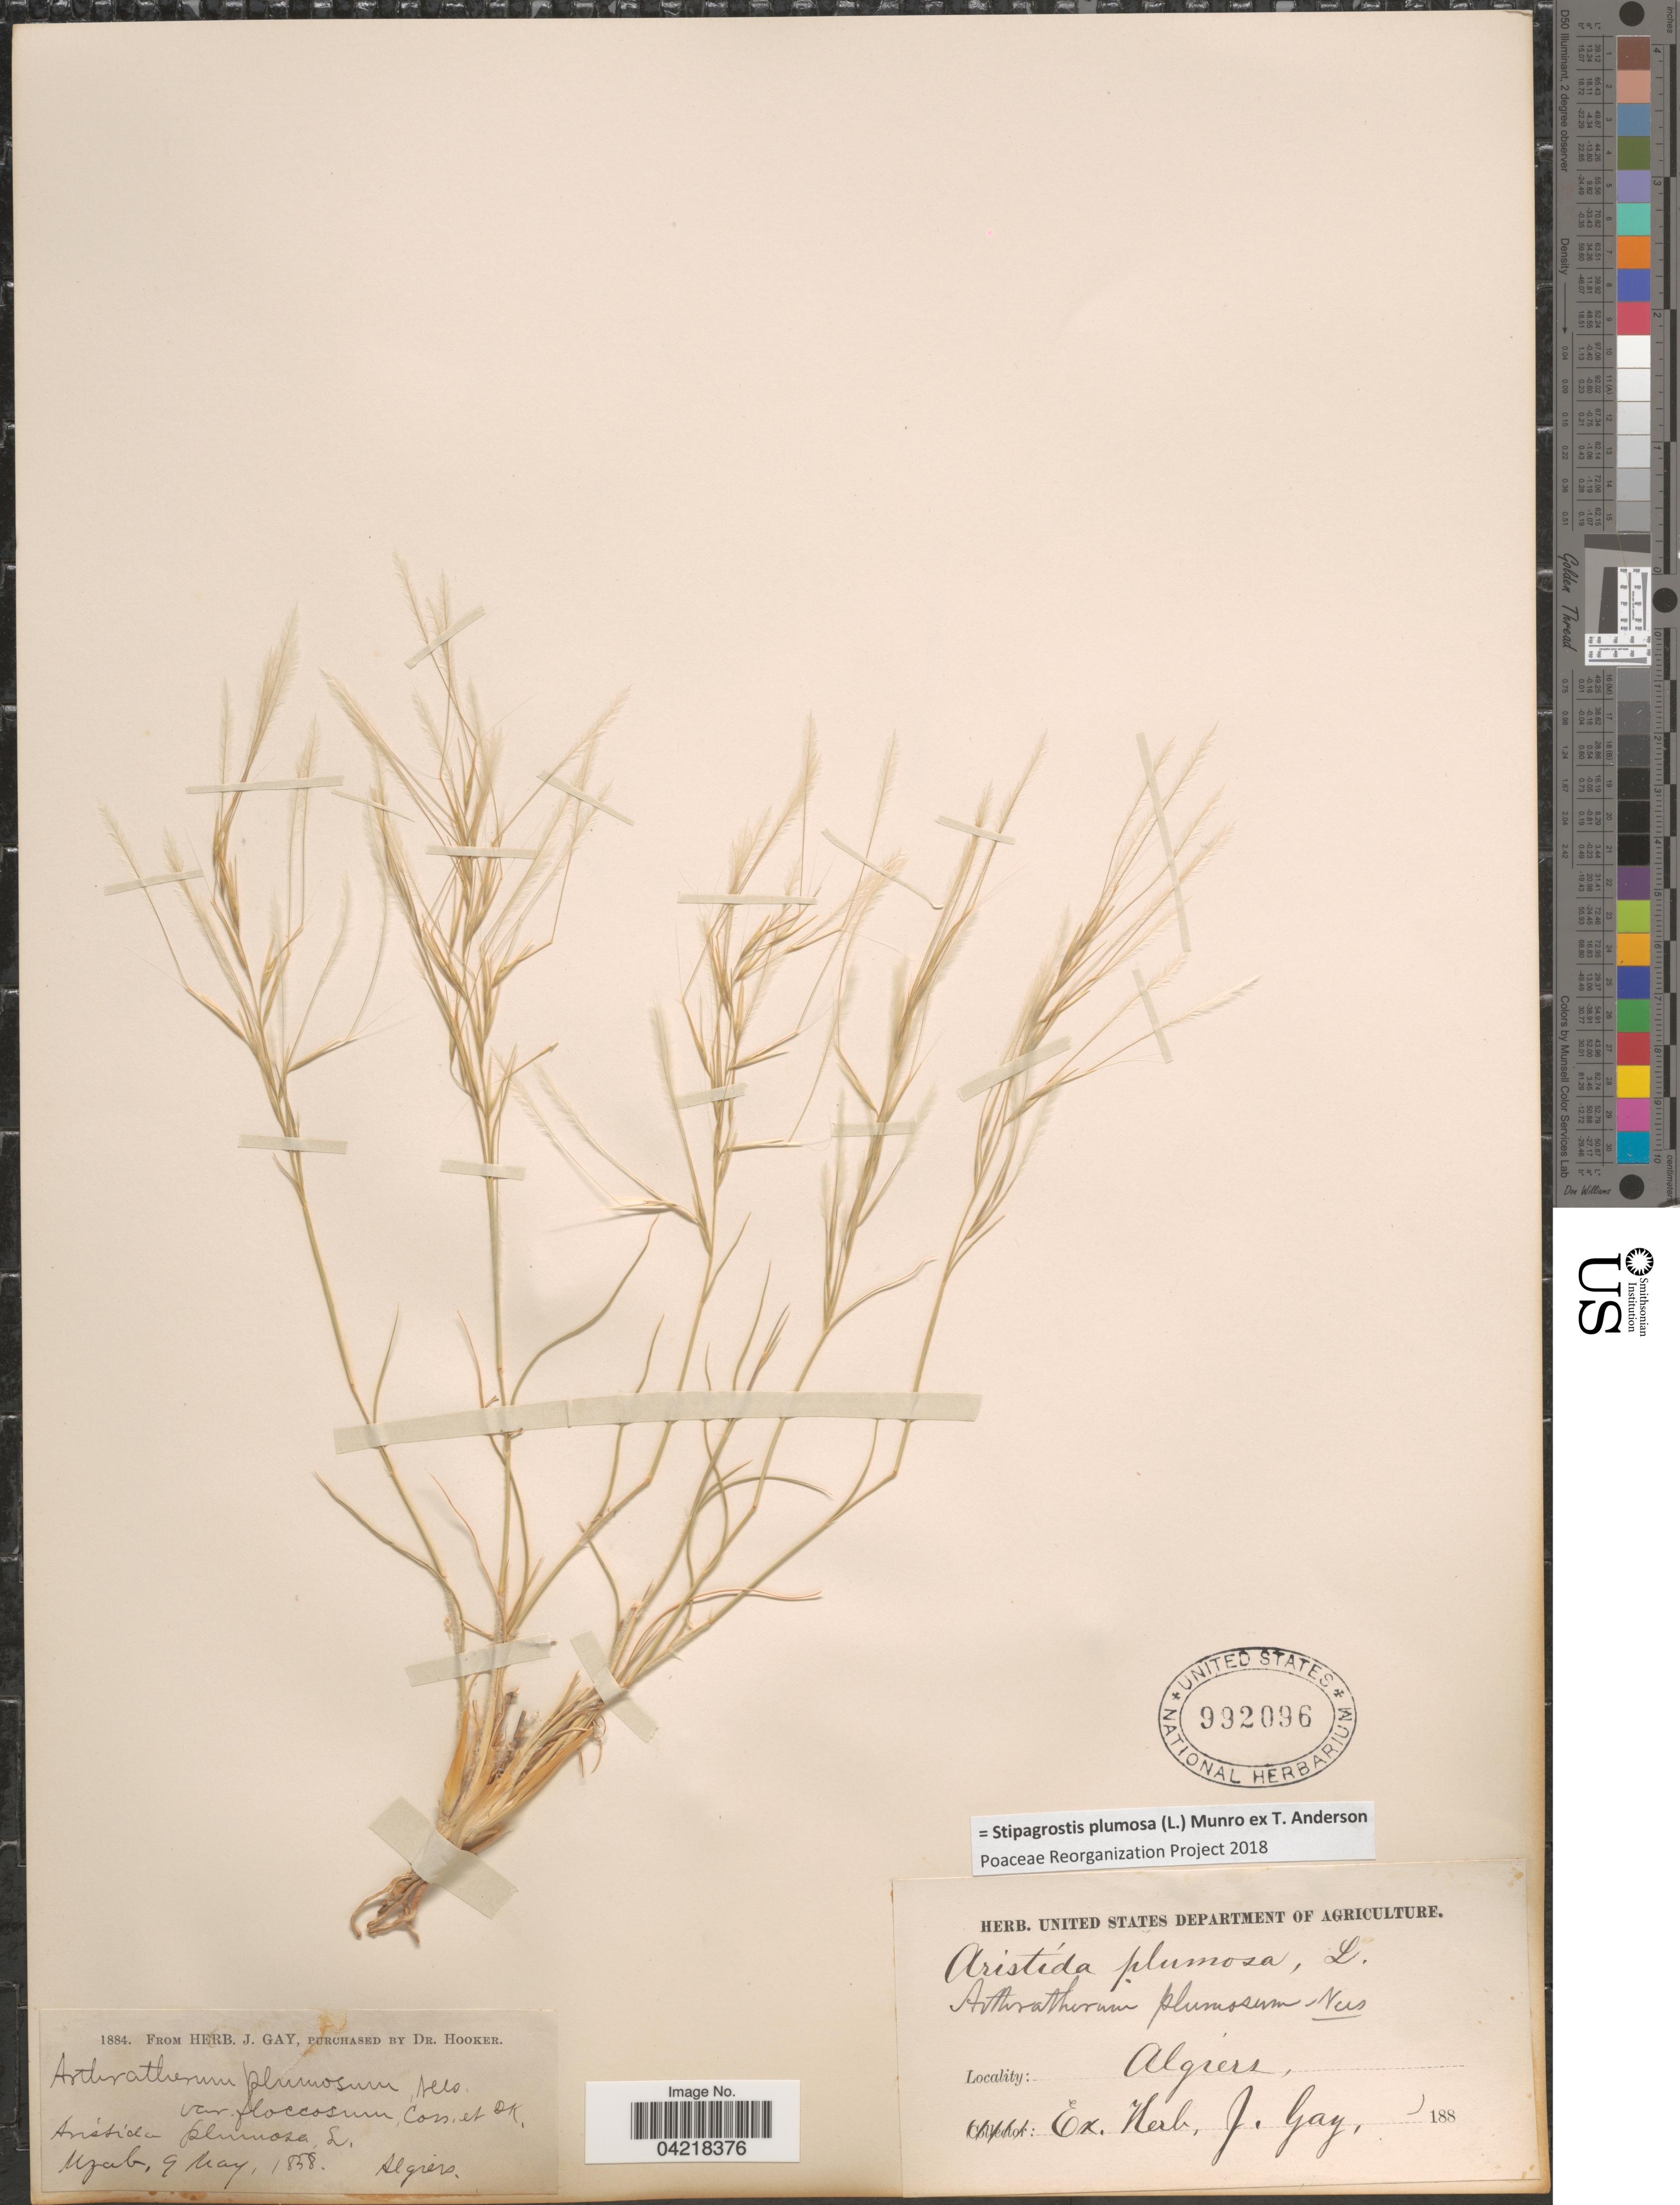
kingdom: Plantae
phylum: Tracheophyta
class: Liliopsida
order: Poales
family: Poaceae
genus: Stipagrostis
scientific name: Stipagrostis plumosa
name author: (L.) Munro ex T. Anderson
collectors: ex herb. J. Gay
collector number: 1884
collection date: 1858-05-09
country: Algeria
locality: Algiers.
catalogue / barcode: US 992096